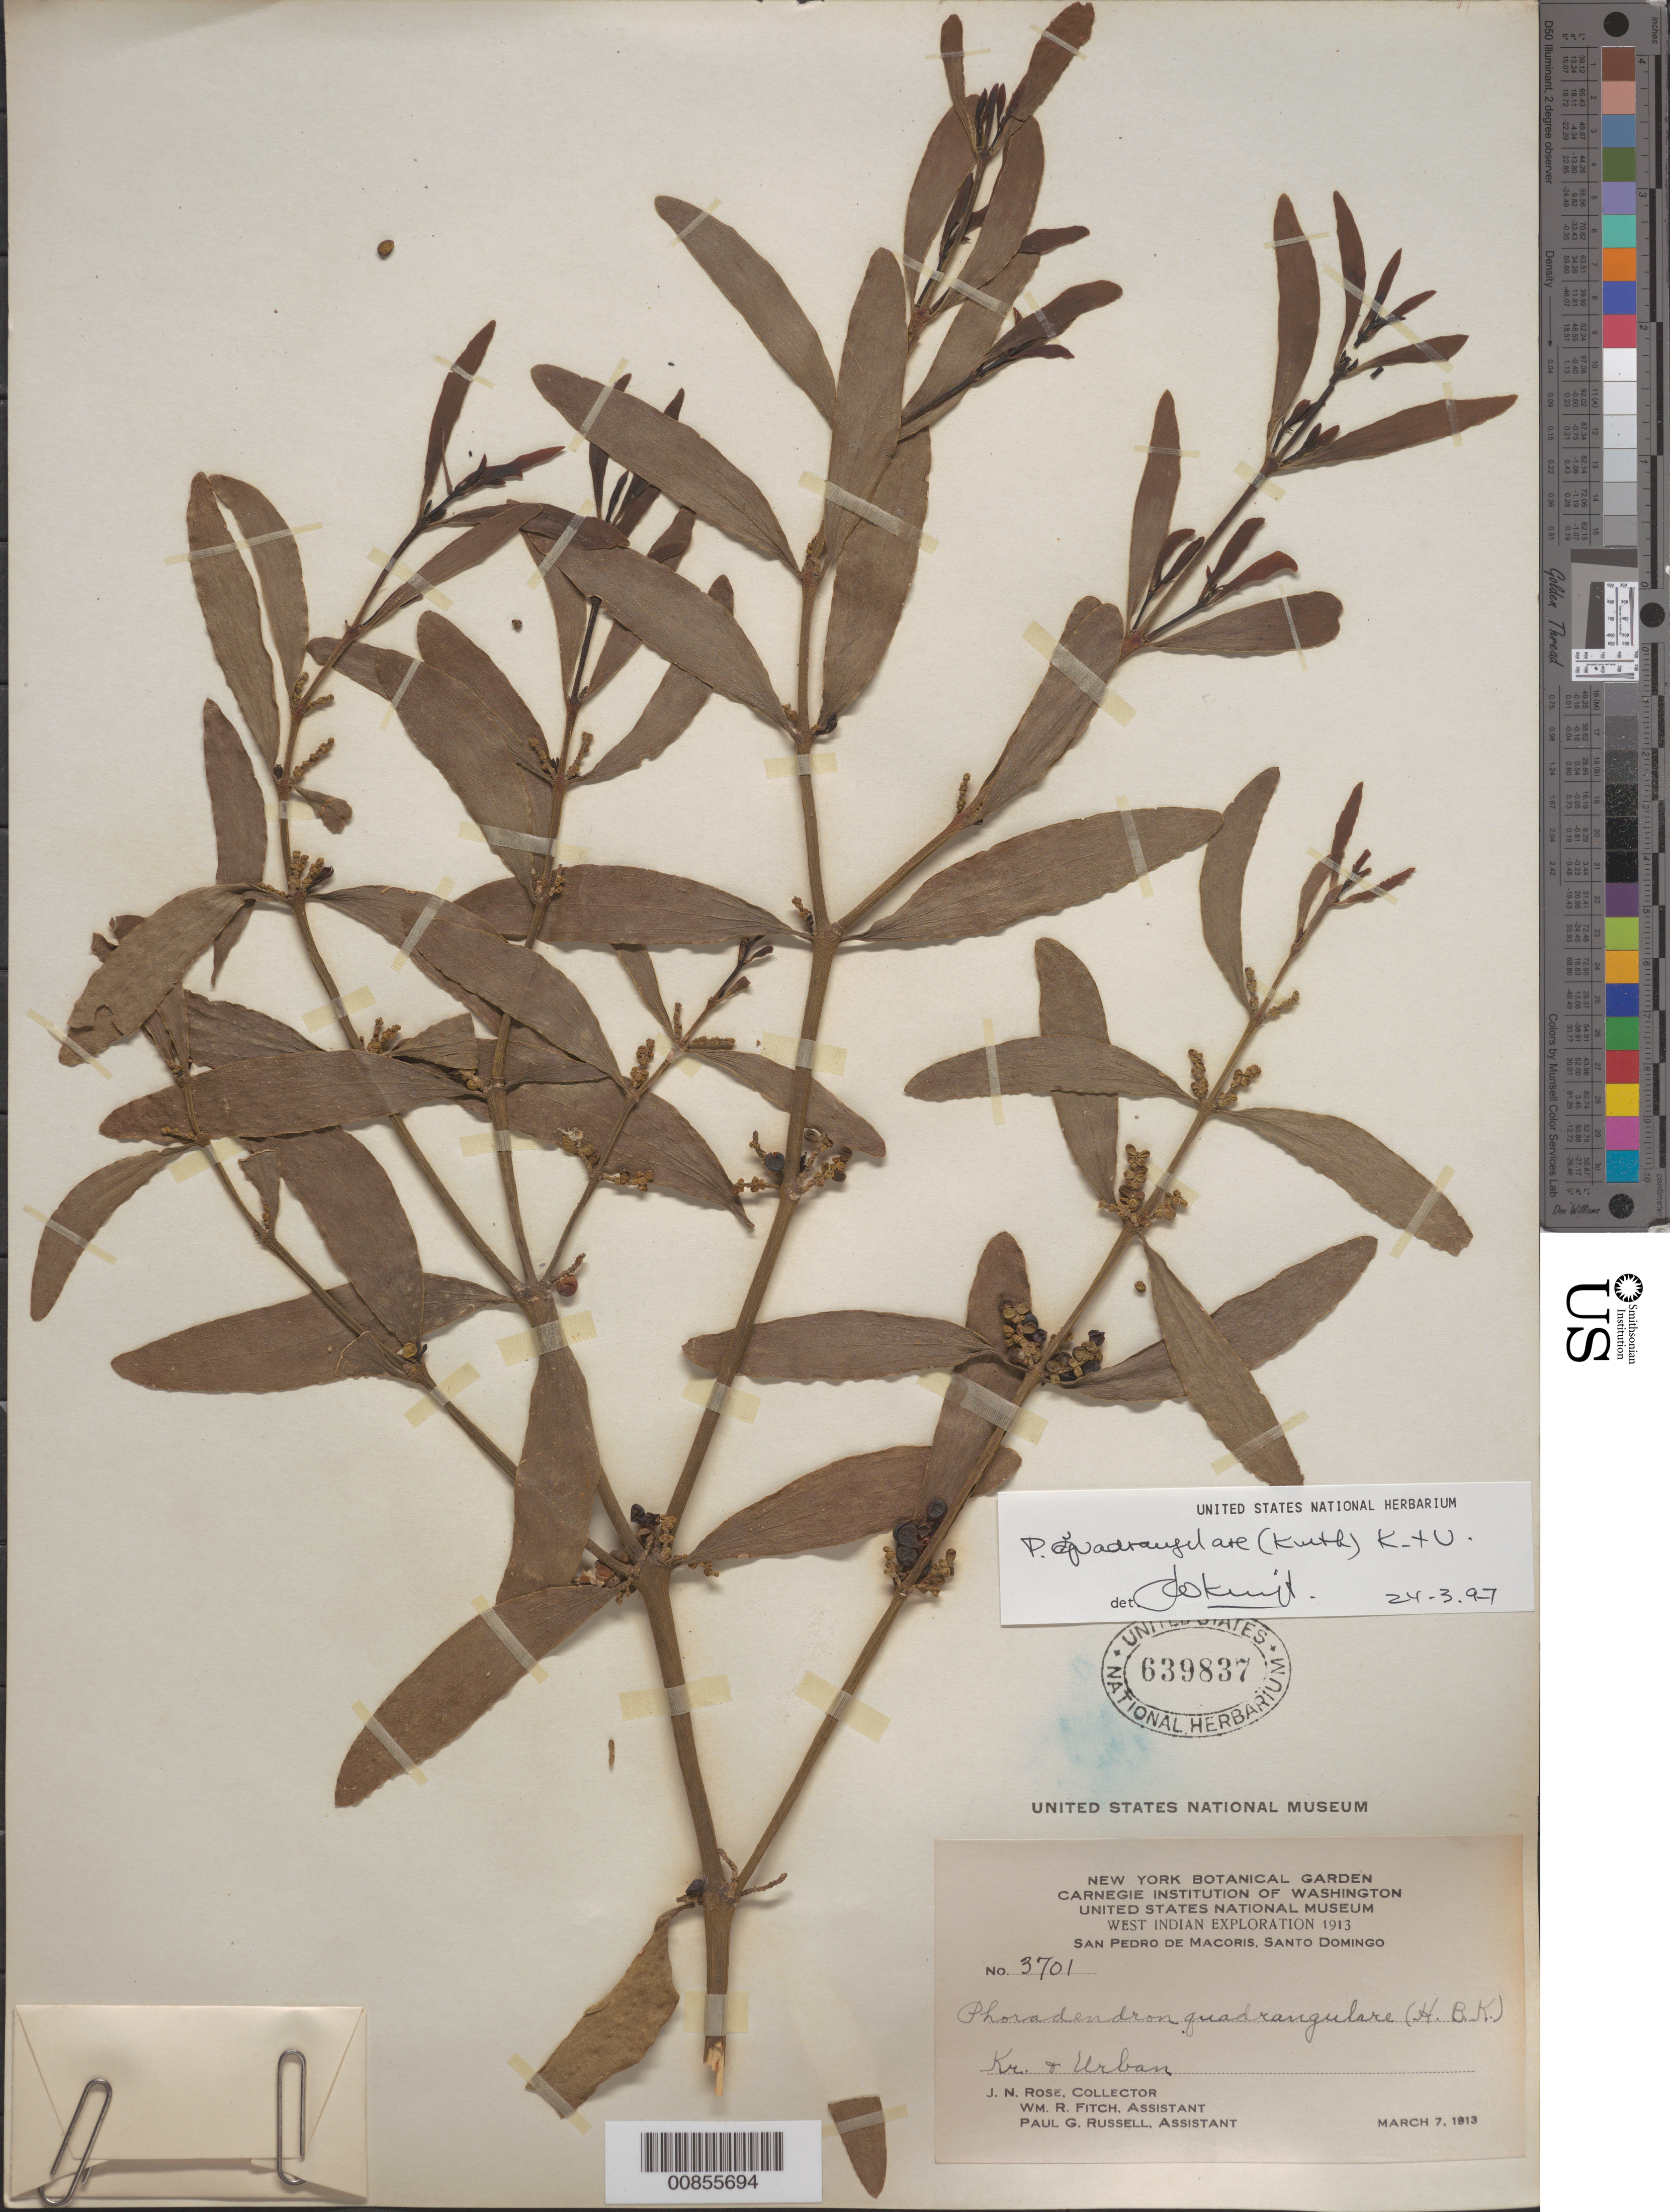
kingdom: Plantae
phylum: Tracheophyta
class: Magnoliopsida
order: Santalales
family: Viscaceae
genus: Phoradendron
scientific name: Phoradendron quadrangulare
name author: (Kunth) Griseb.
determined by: Kuijt, Job, (CANADA)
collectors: J. N. Rose, W. R. Fitch & P. G. Russell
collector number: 3701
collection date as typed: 07 Mar 1913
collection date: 1913-03-07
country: Dominican Republic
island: Hispaniola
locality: San Pedro de Macoris, Santo Domingo.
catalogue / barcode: US 639837